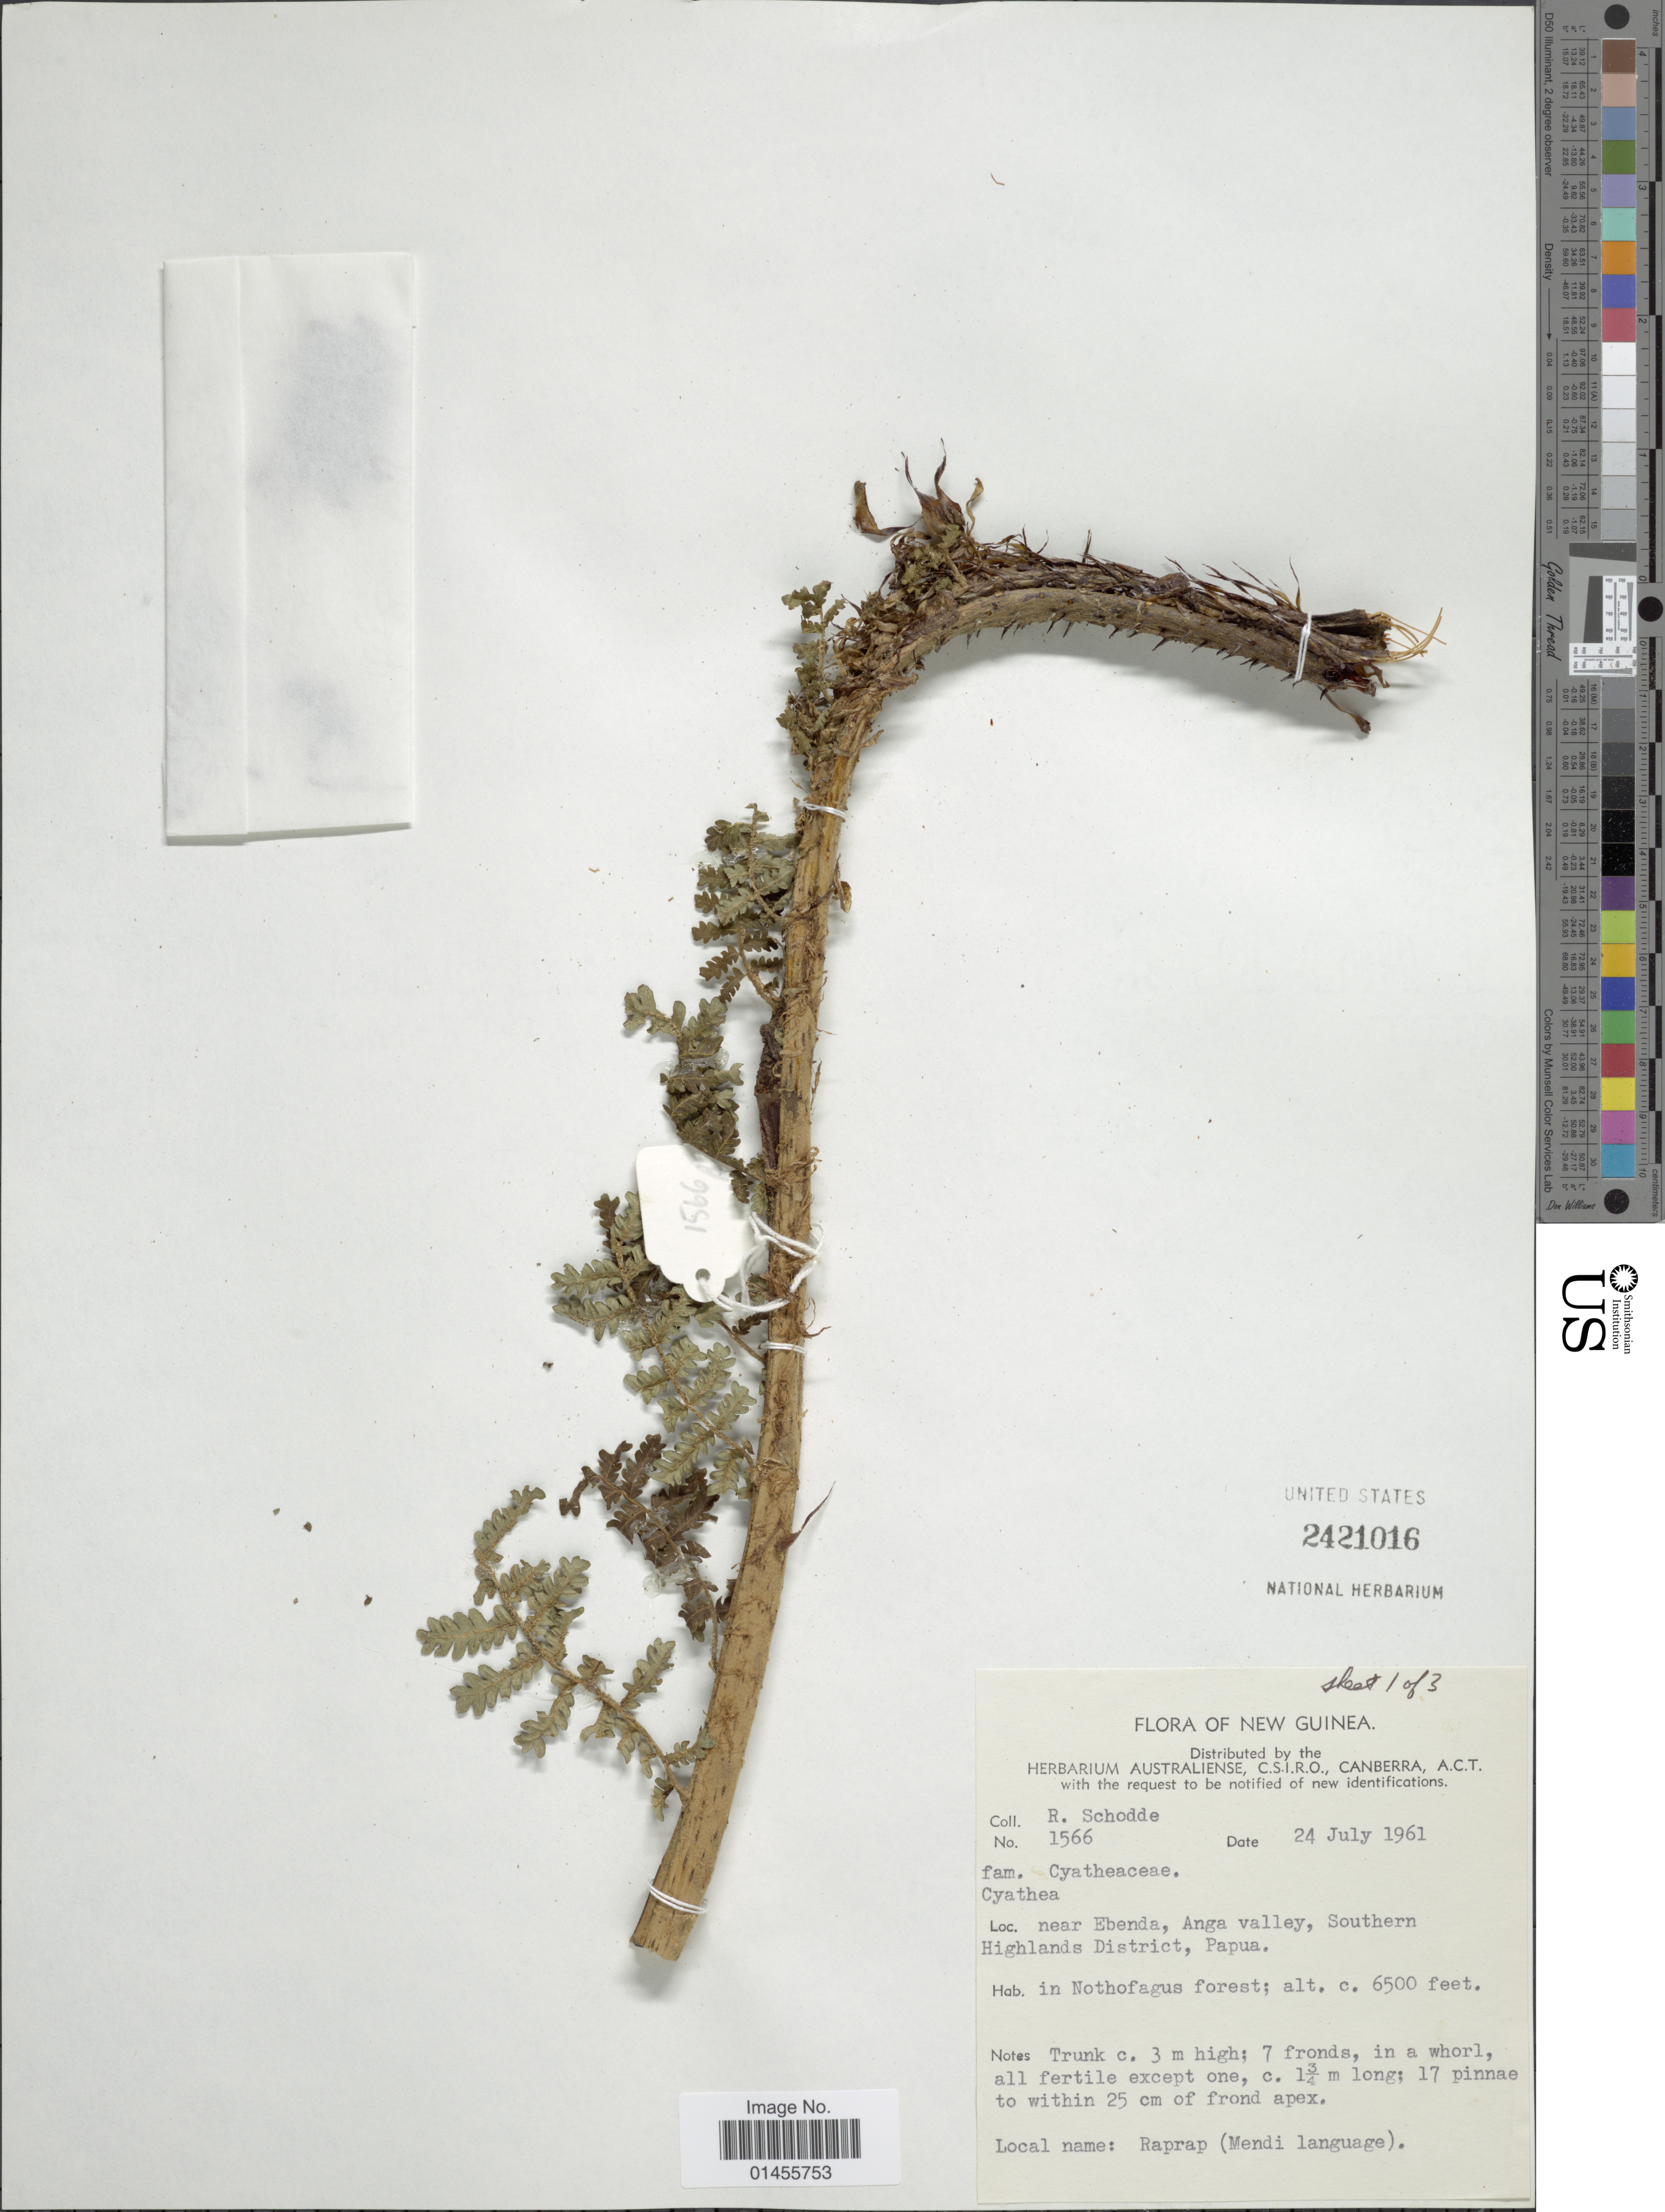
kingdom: Plantae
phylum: Tracheophyta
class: Polypodiopsida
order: Cyatheales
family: Cyatheaceae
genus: Alsophila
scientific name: Alsophila sp.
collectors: R. Schodde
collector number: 1566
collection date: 1961-07-24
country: Papua New Guinea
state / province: Southern Highlands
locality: New Guinea, near Ebenda, Anga valley, Southern Highlands District, Papua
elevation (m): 1981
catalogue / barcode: US 2421016